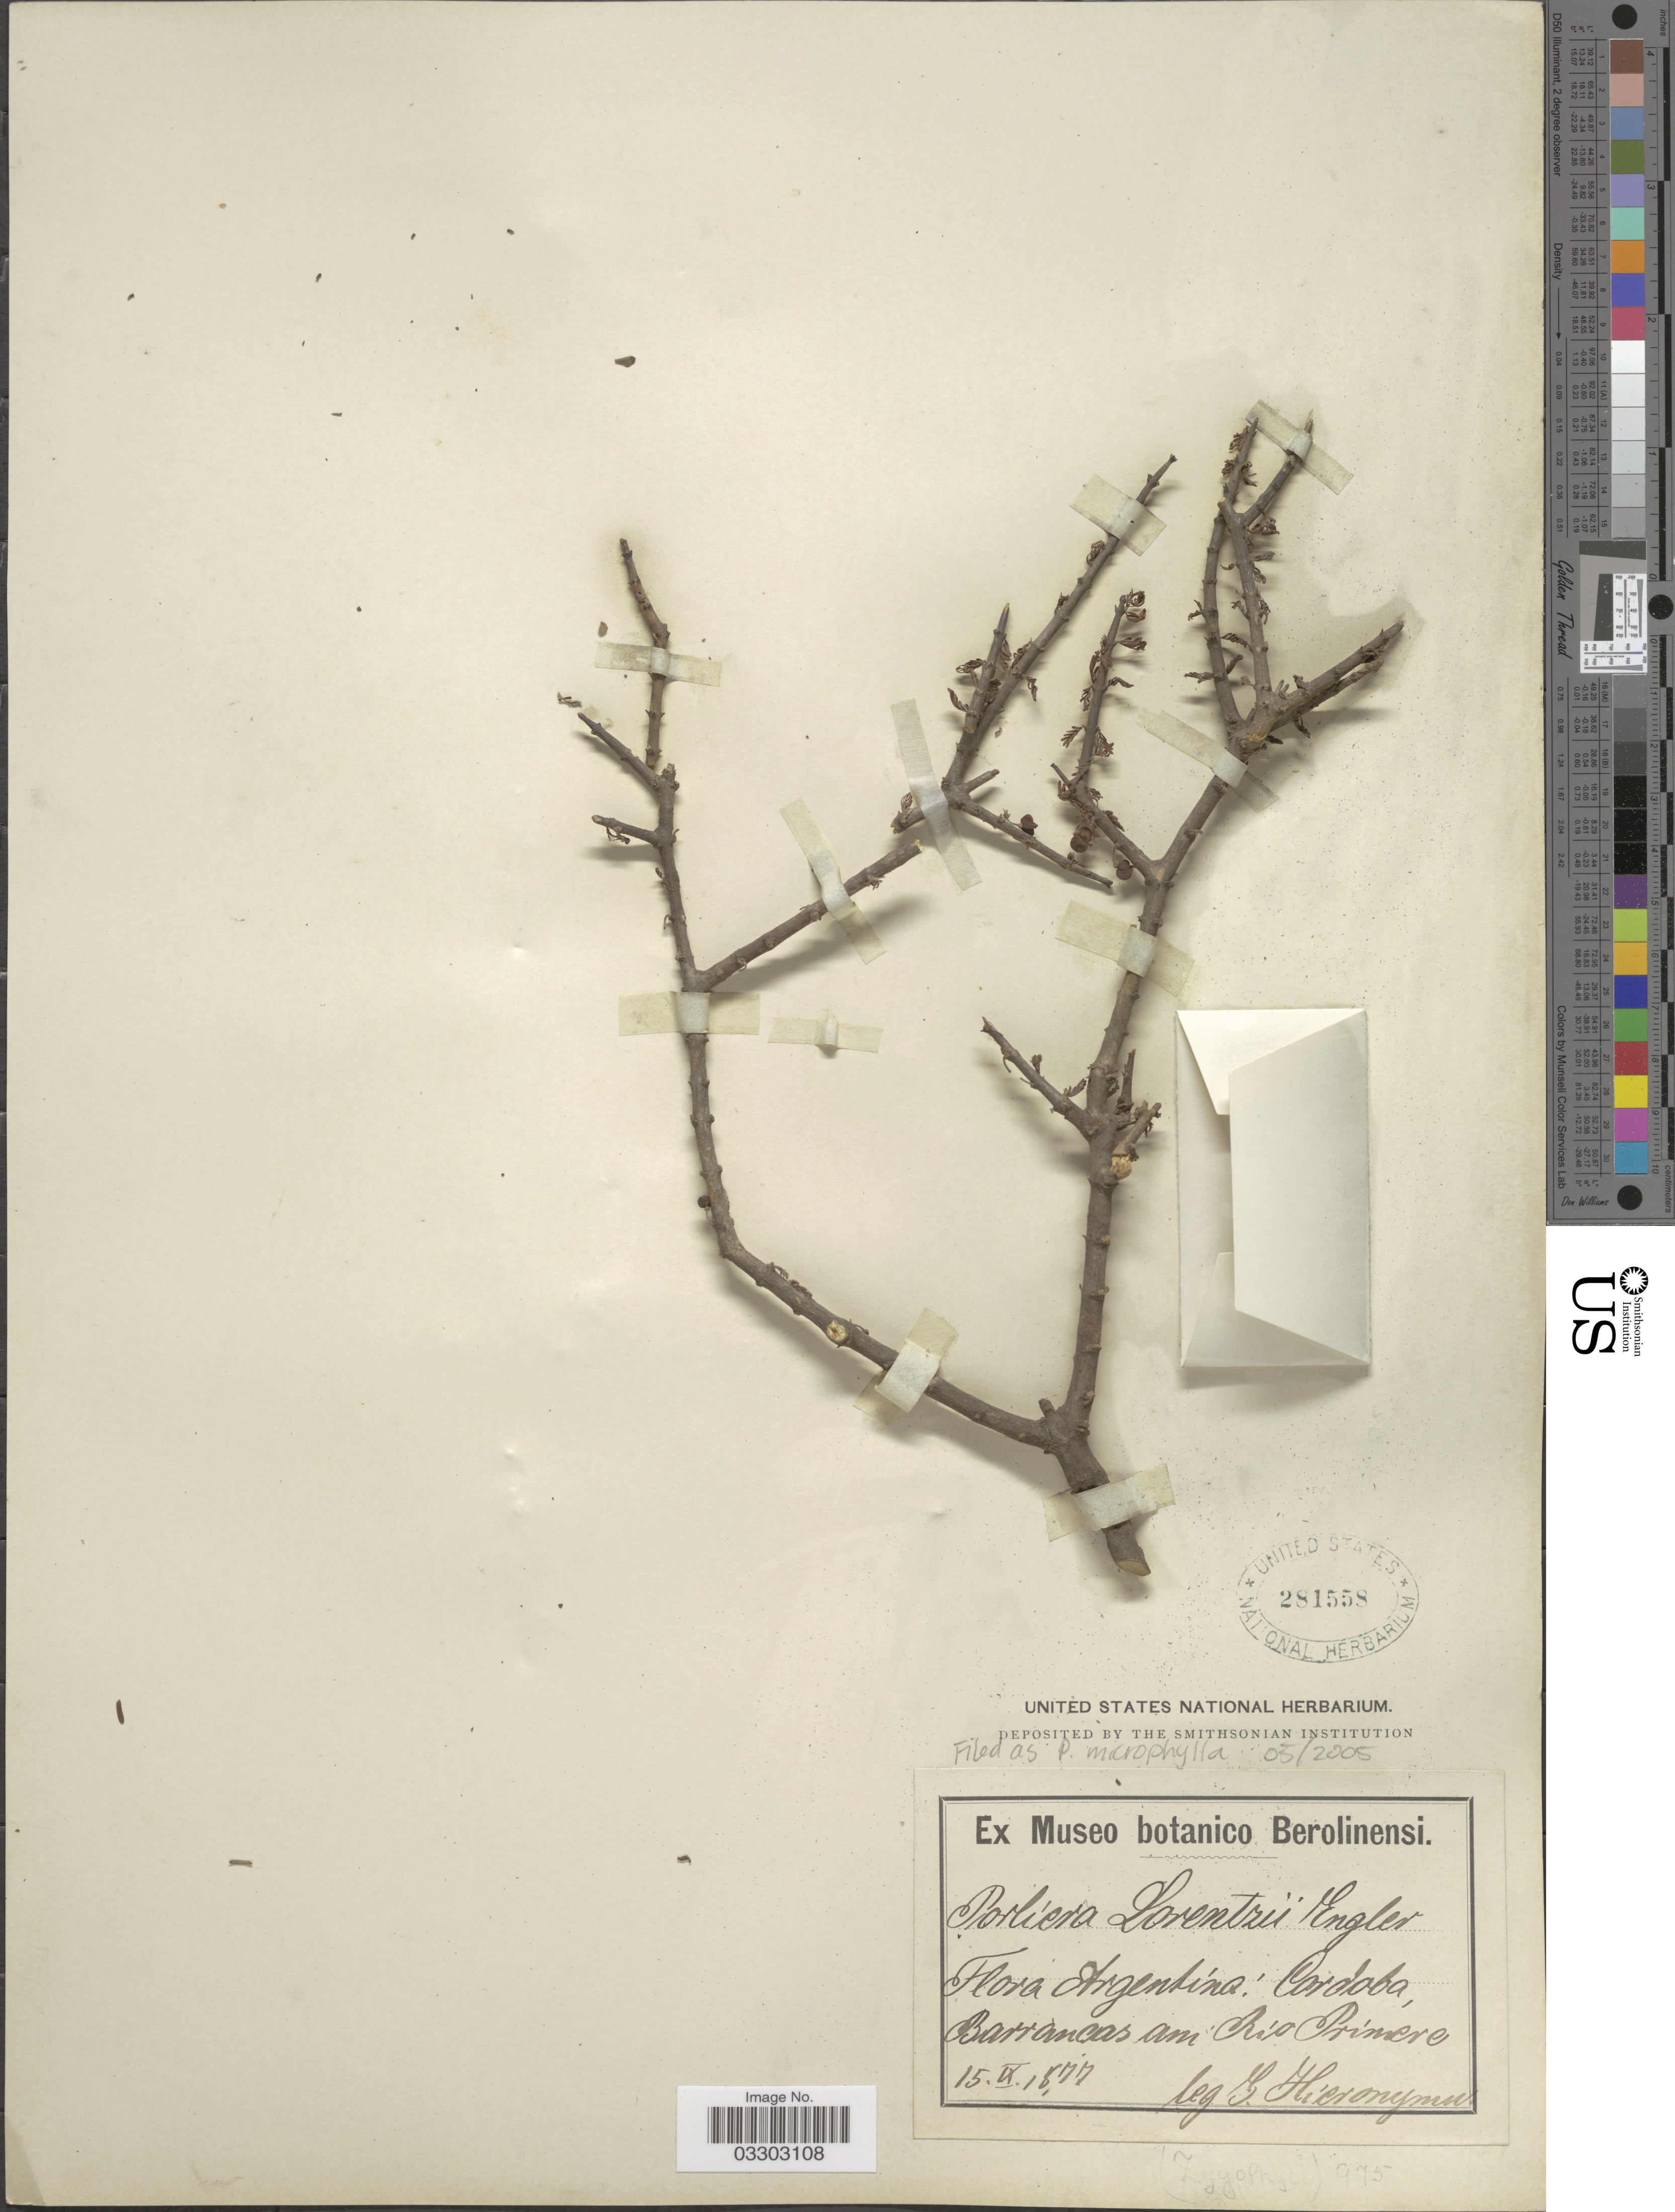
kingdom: Plantae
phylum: Tracheophyta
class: Magnoliopsida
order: Zygophyllales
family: Zygophyllaceae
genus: Porlieria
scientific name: Porlieria microphylla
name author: (Baill.) Descole et al.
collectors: G. H. Hieronymus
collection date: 1877-09-15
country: Argentina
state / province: Cordoba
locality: Barrancas am Río Primere.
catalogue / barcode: US 281558